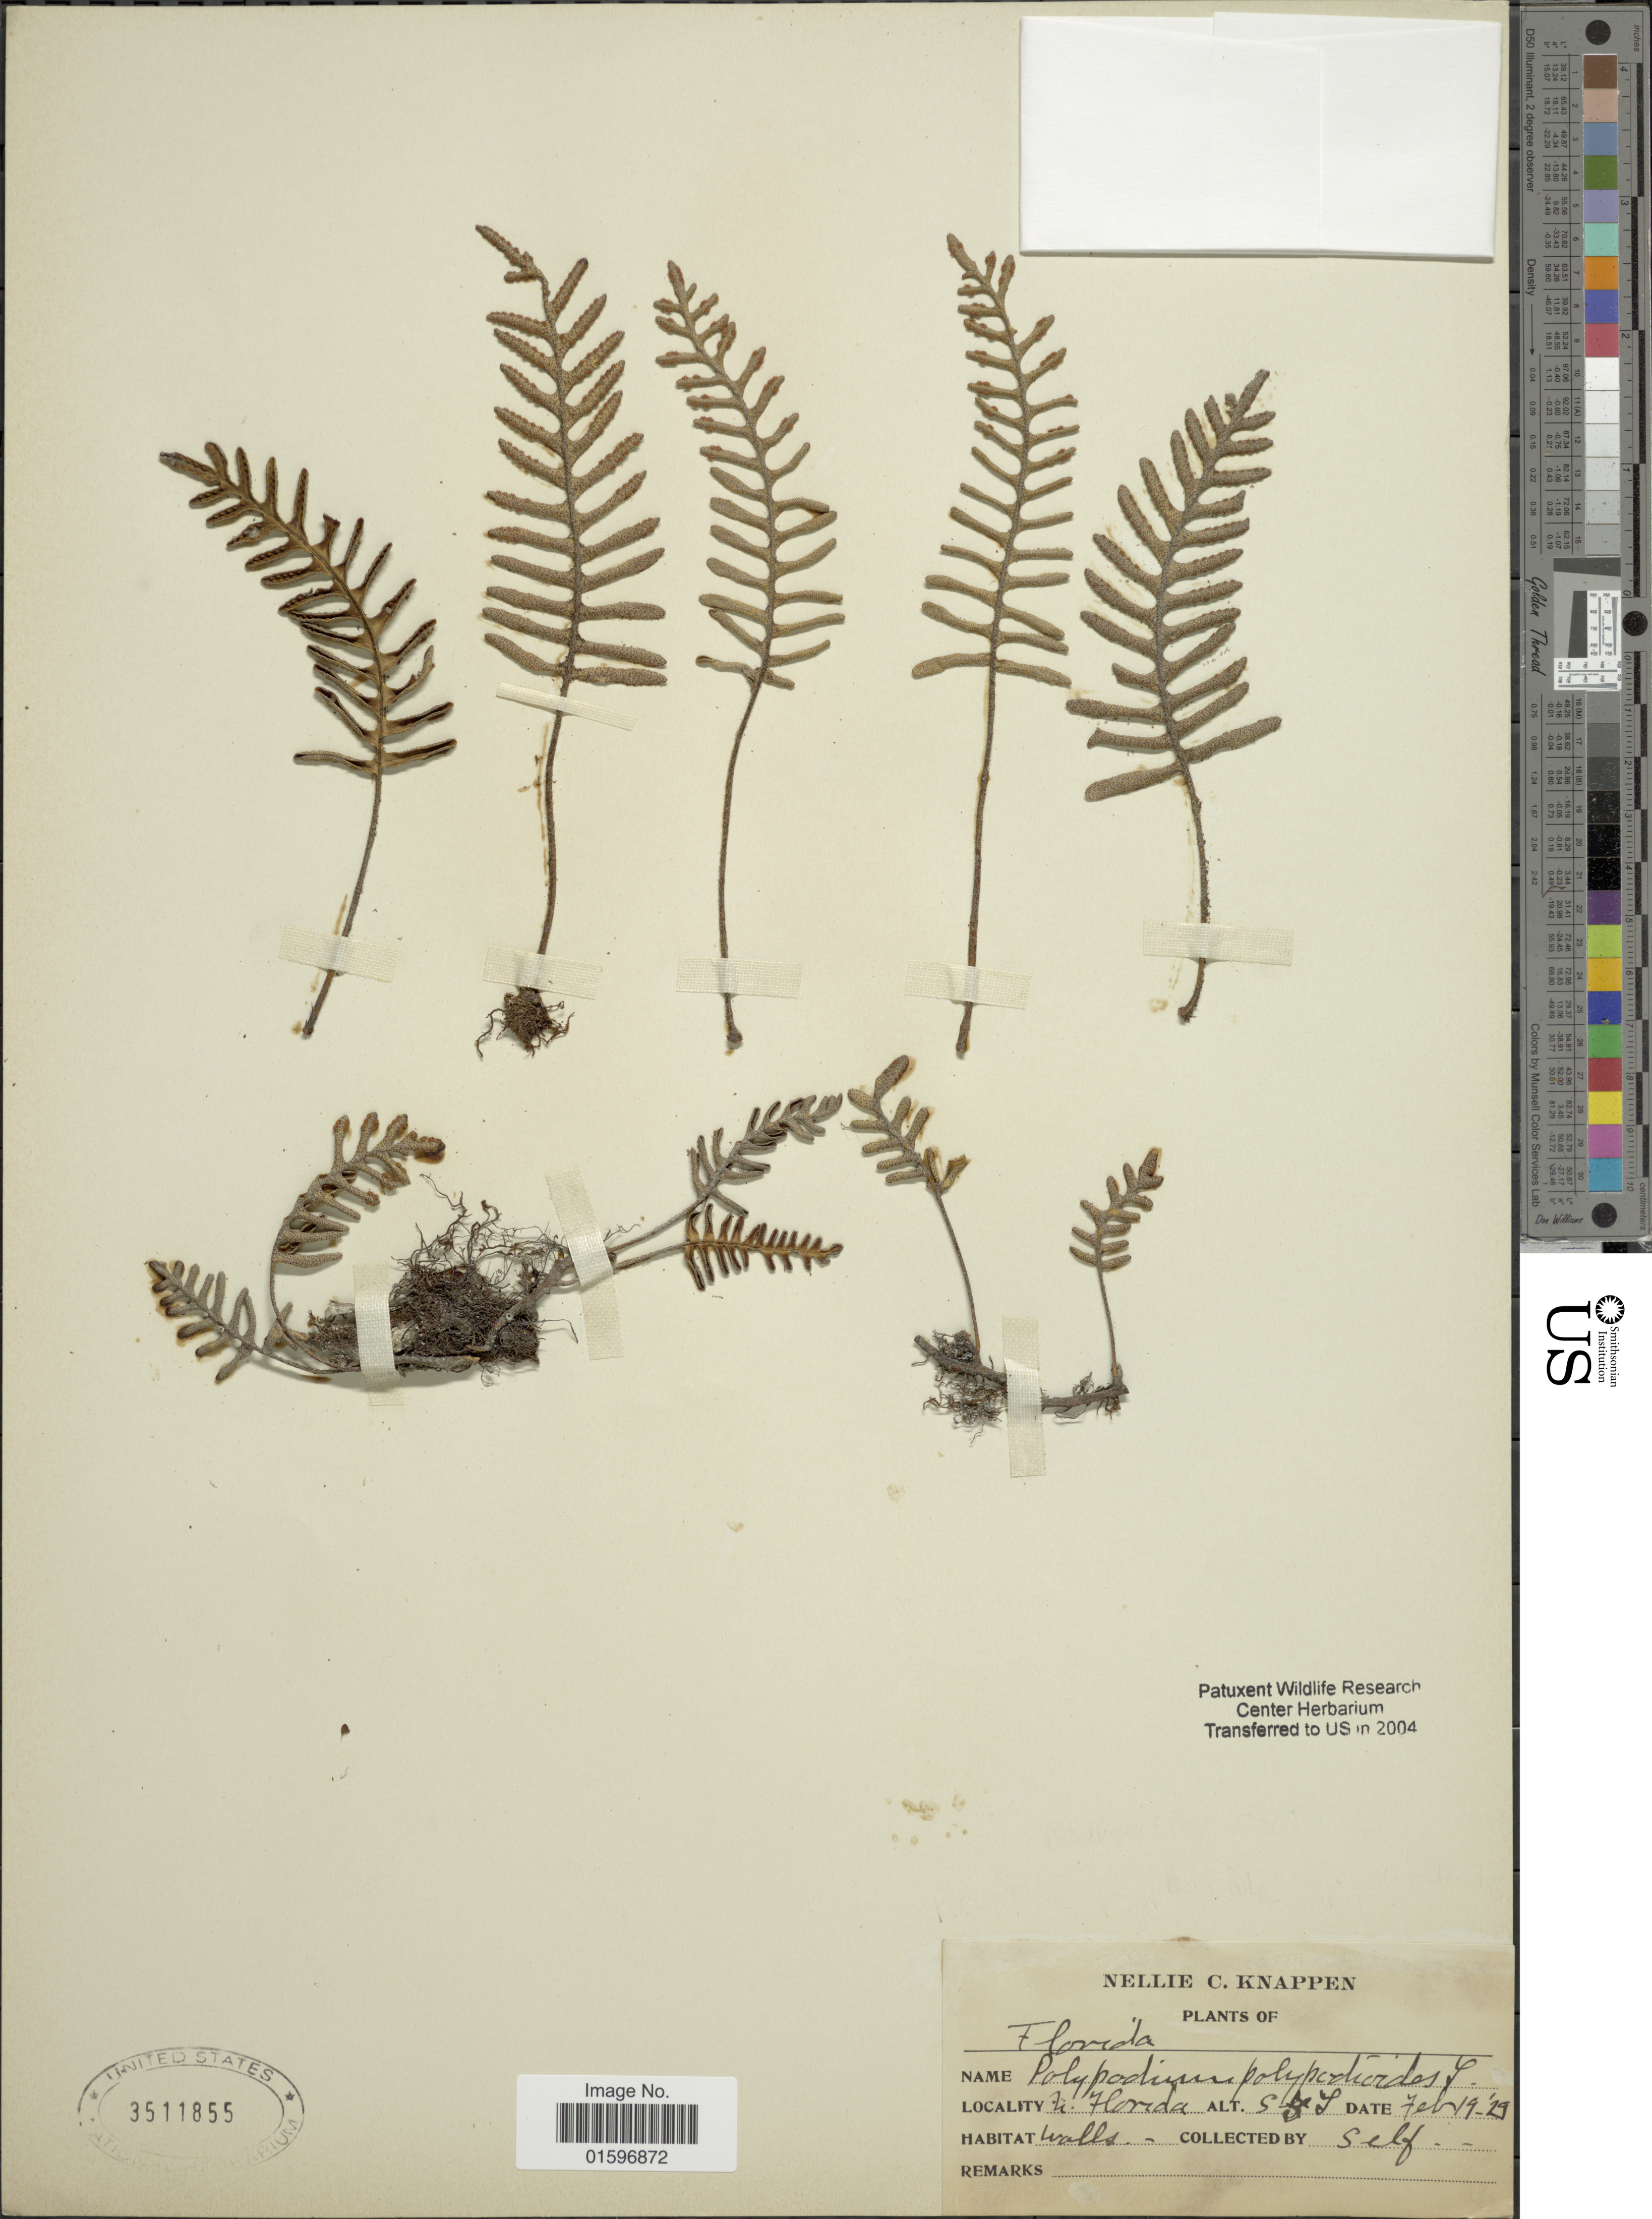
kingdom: Plantae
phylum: Tracheophyta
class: Polypodiopsida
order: Polypodiales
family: Polypodiaceae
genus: Pleopeltis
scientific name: Pleopeltis polypodioides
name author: (L.) E.G. Andrews & Windham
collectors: N. Knappen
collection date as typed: Transcribed d/m/y: 19/2/29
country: United States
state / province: Florida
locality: N. Florida.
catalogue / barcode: US 3511855